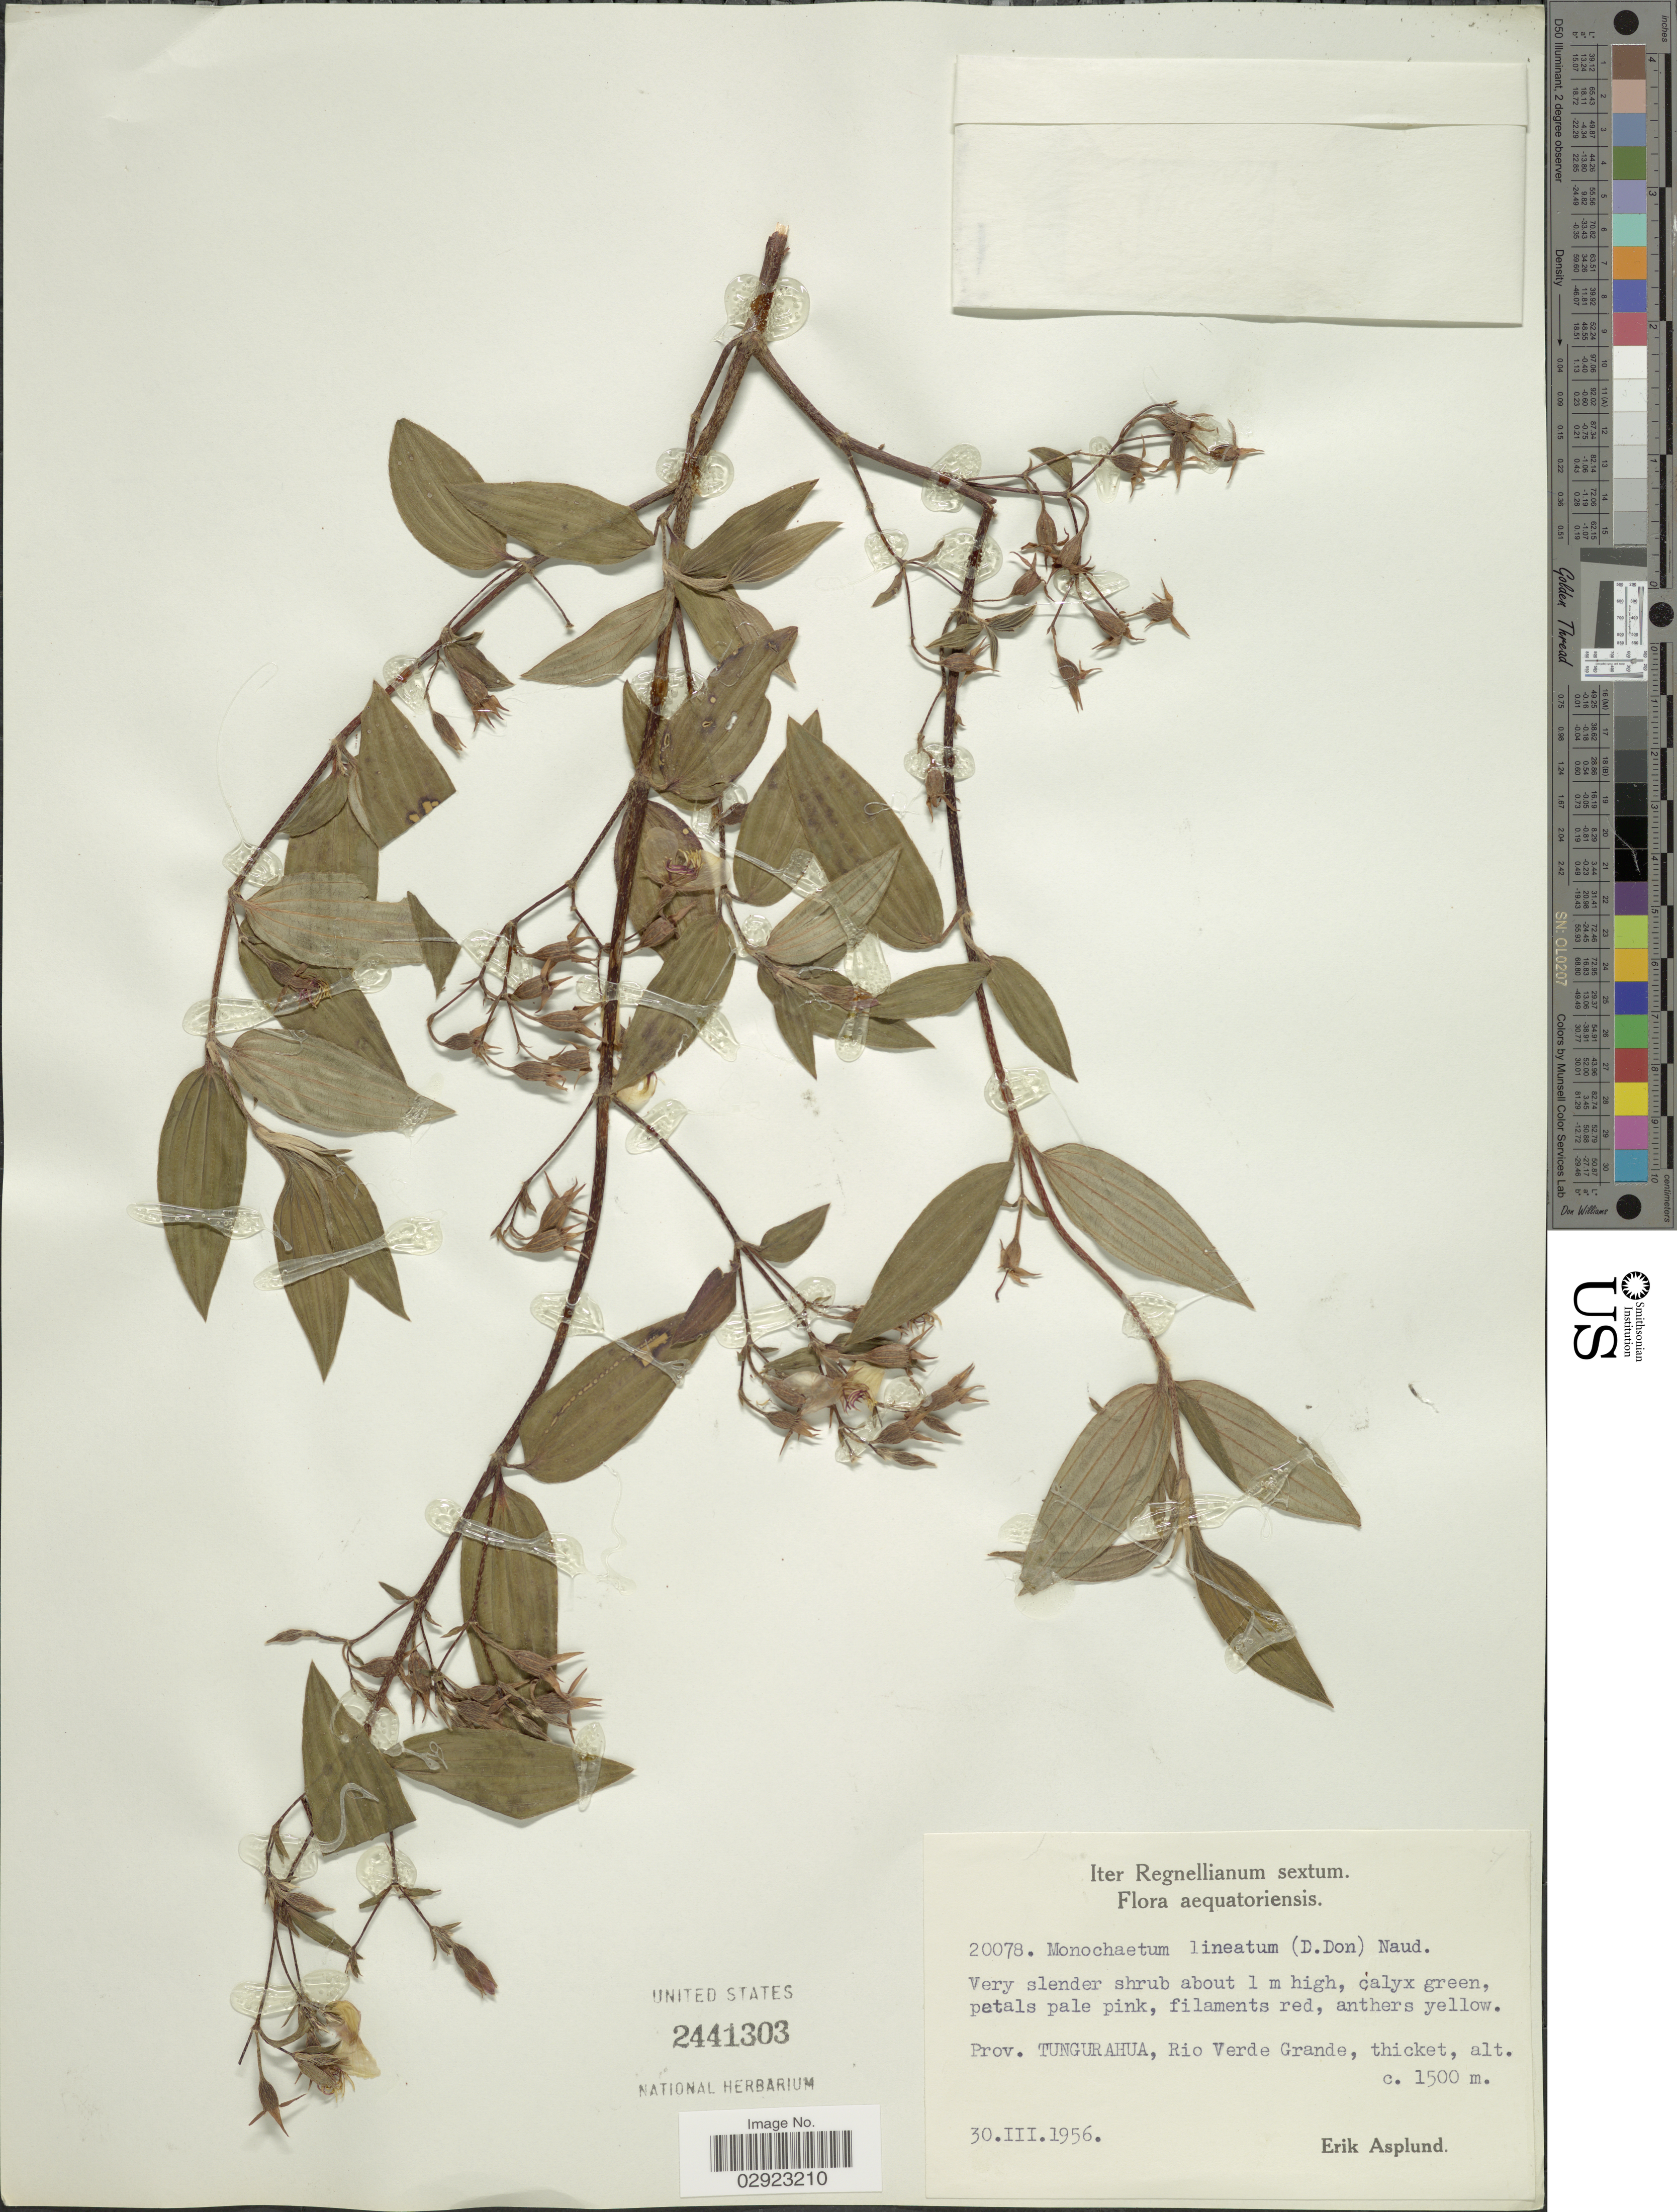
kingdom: Plantae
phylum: Tracheophyta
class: Magnoliopsida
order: Myrtales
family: Melastomataceae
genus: Monochaetum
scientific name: Monochaetum lineatum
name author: (D. Don) Naudin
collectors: E. Asplund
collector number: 20078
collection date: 1956-03-30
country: Ecuador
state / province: Tungurahua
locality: Rio Verde Grande.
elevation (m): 1500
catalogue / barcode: US 2441303